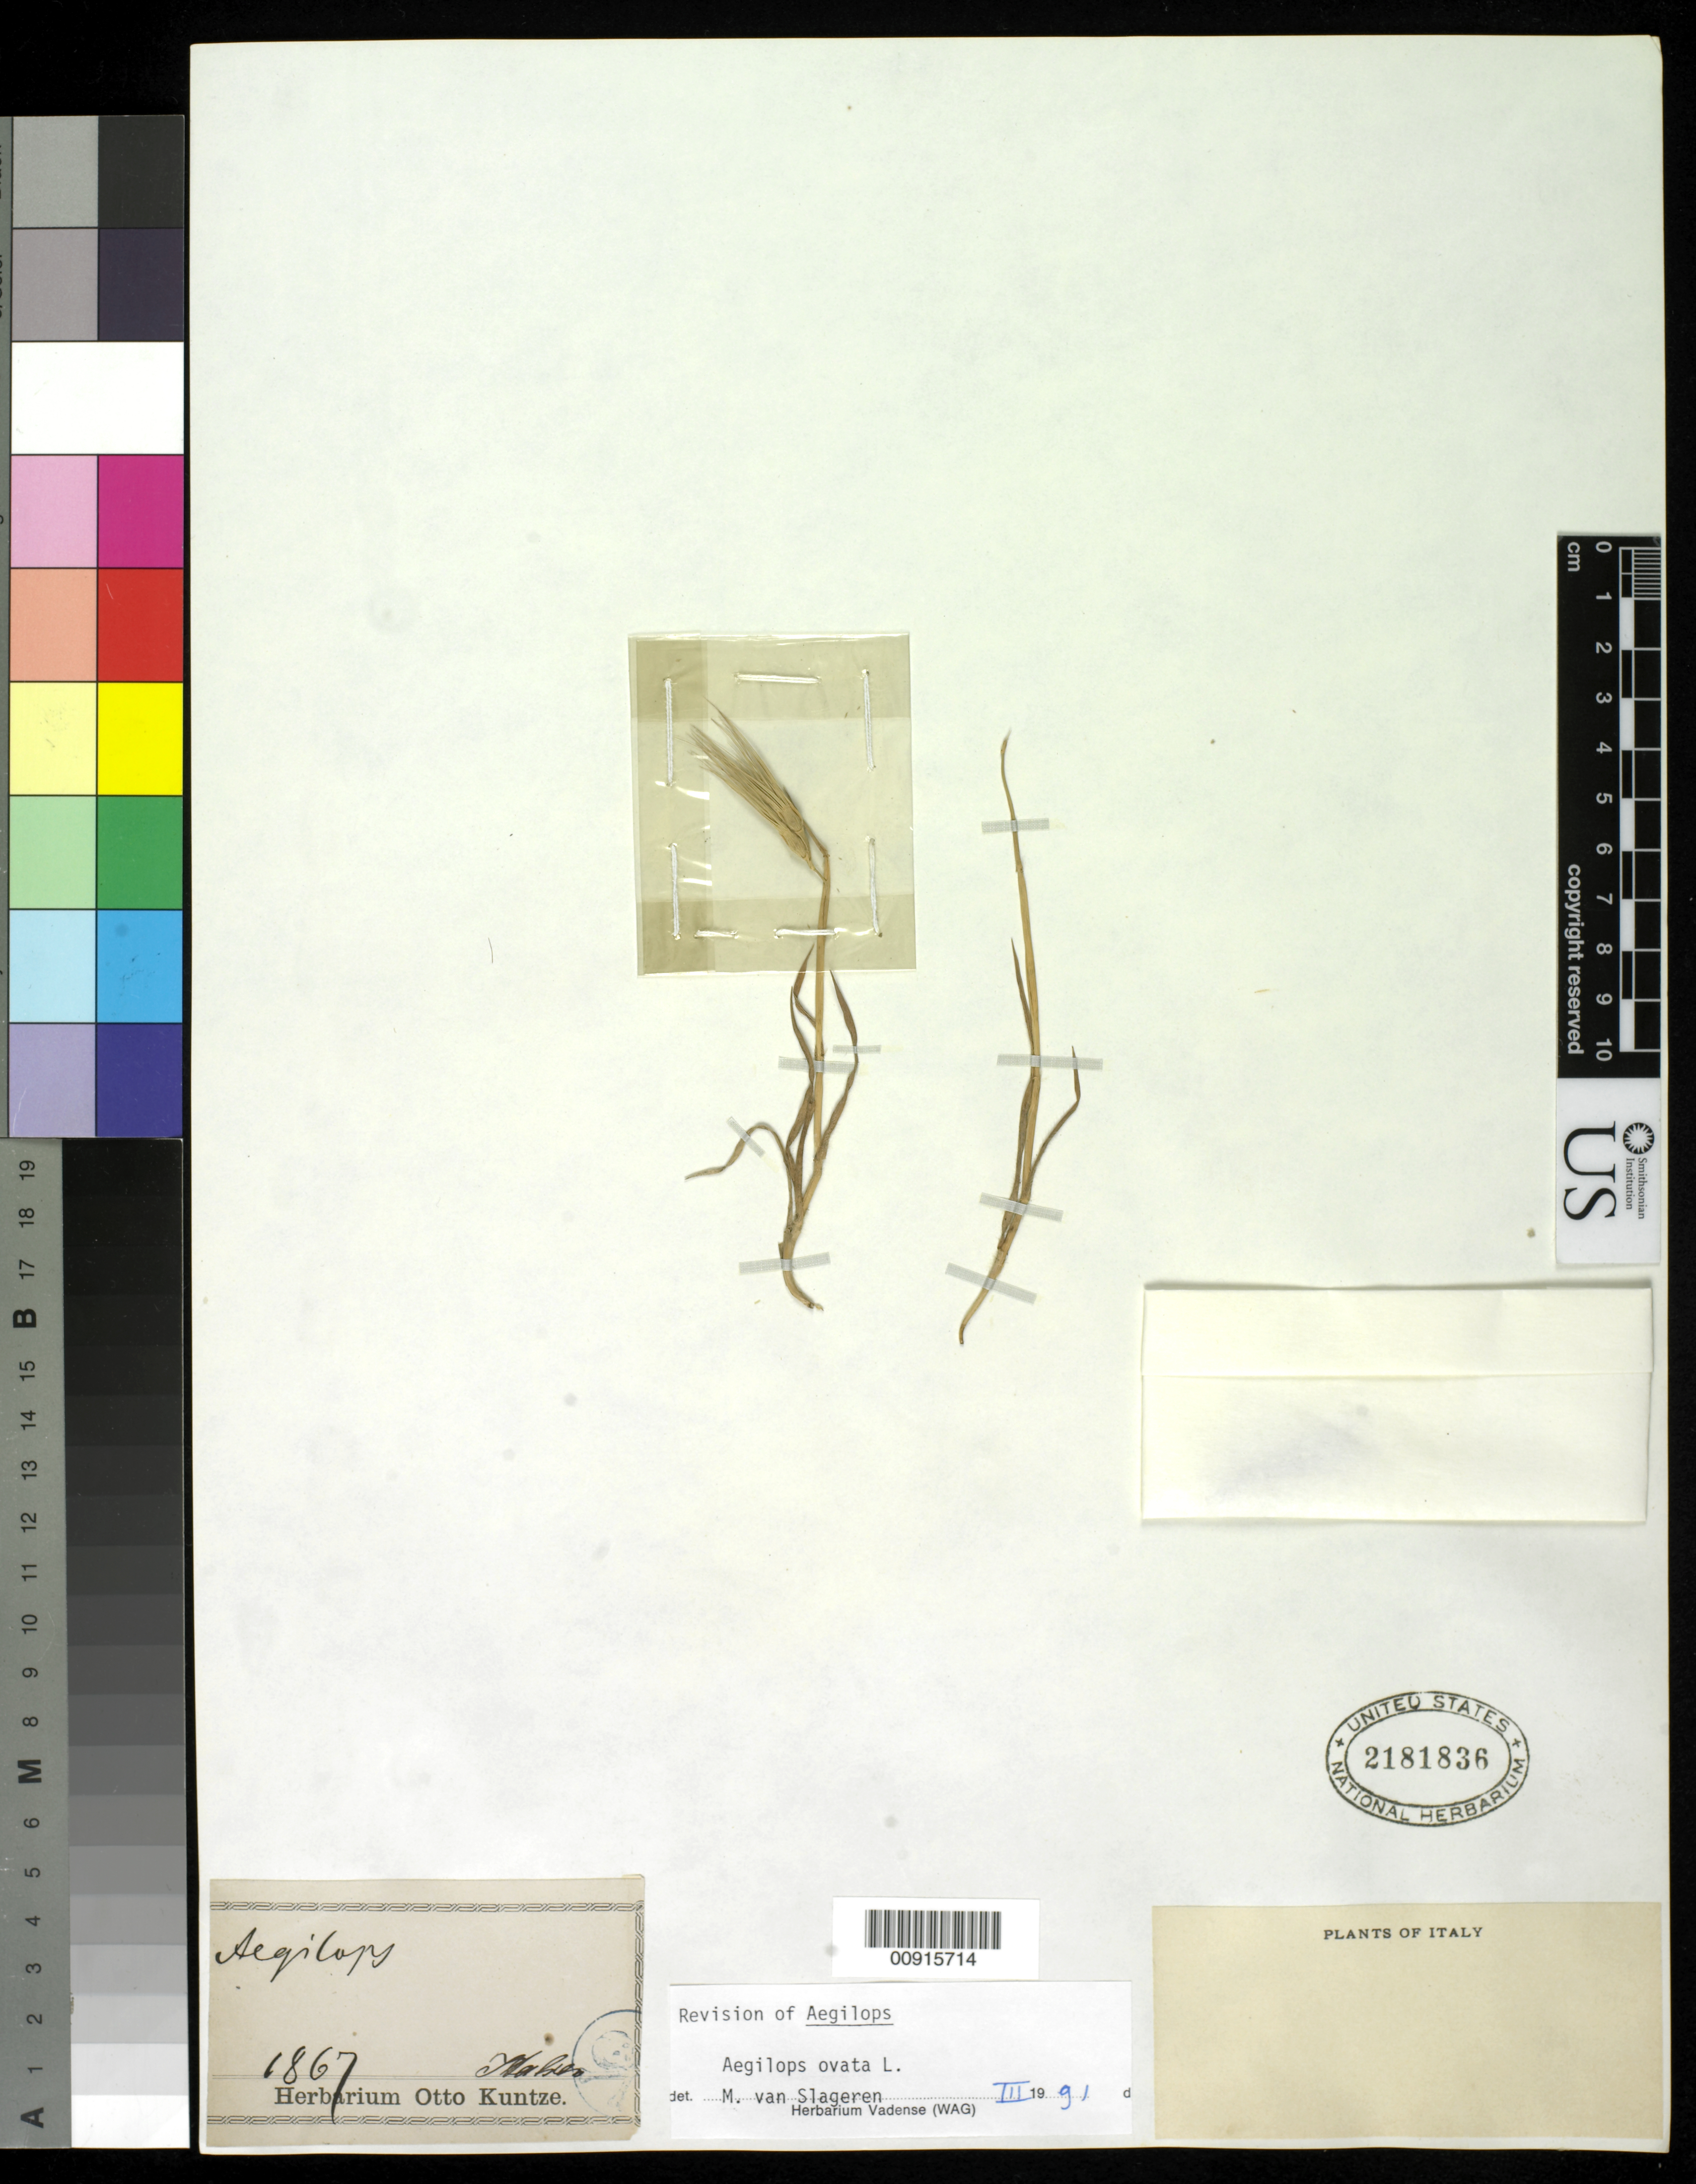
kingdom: Plantae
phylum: Tracheophyta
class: Liliopsida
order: Poales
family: Poaceae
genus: Aegilops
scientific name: Aegilops neglecta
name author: Req. ex Bertol.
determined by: Poaceae Reorganization Project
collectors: ex Herb. O. Kuntze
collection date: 1867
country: Italy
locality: Italien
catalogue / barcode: US 2181836